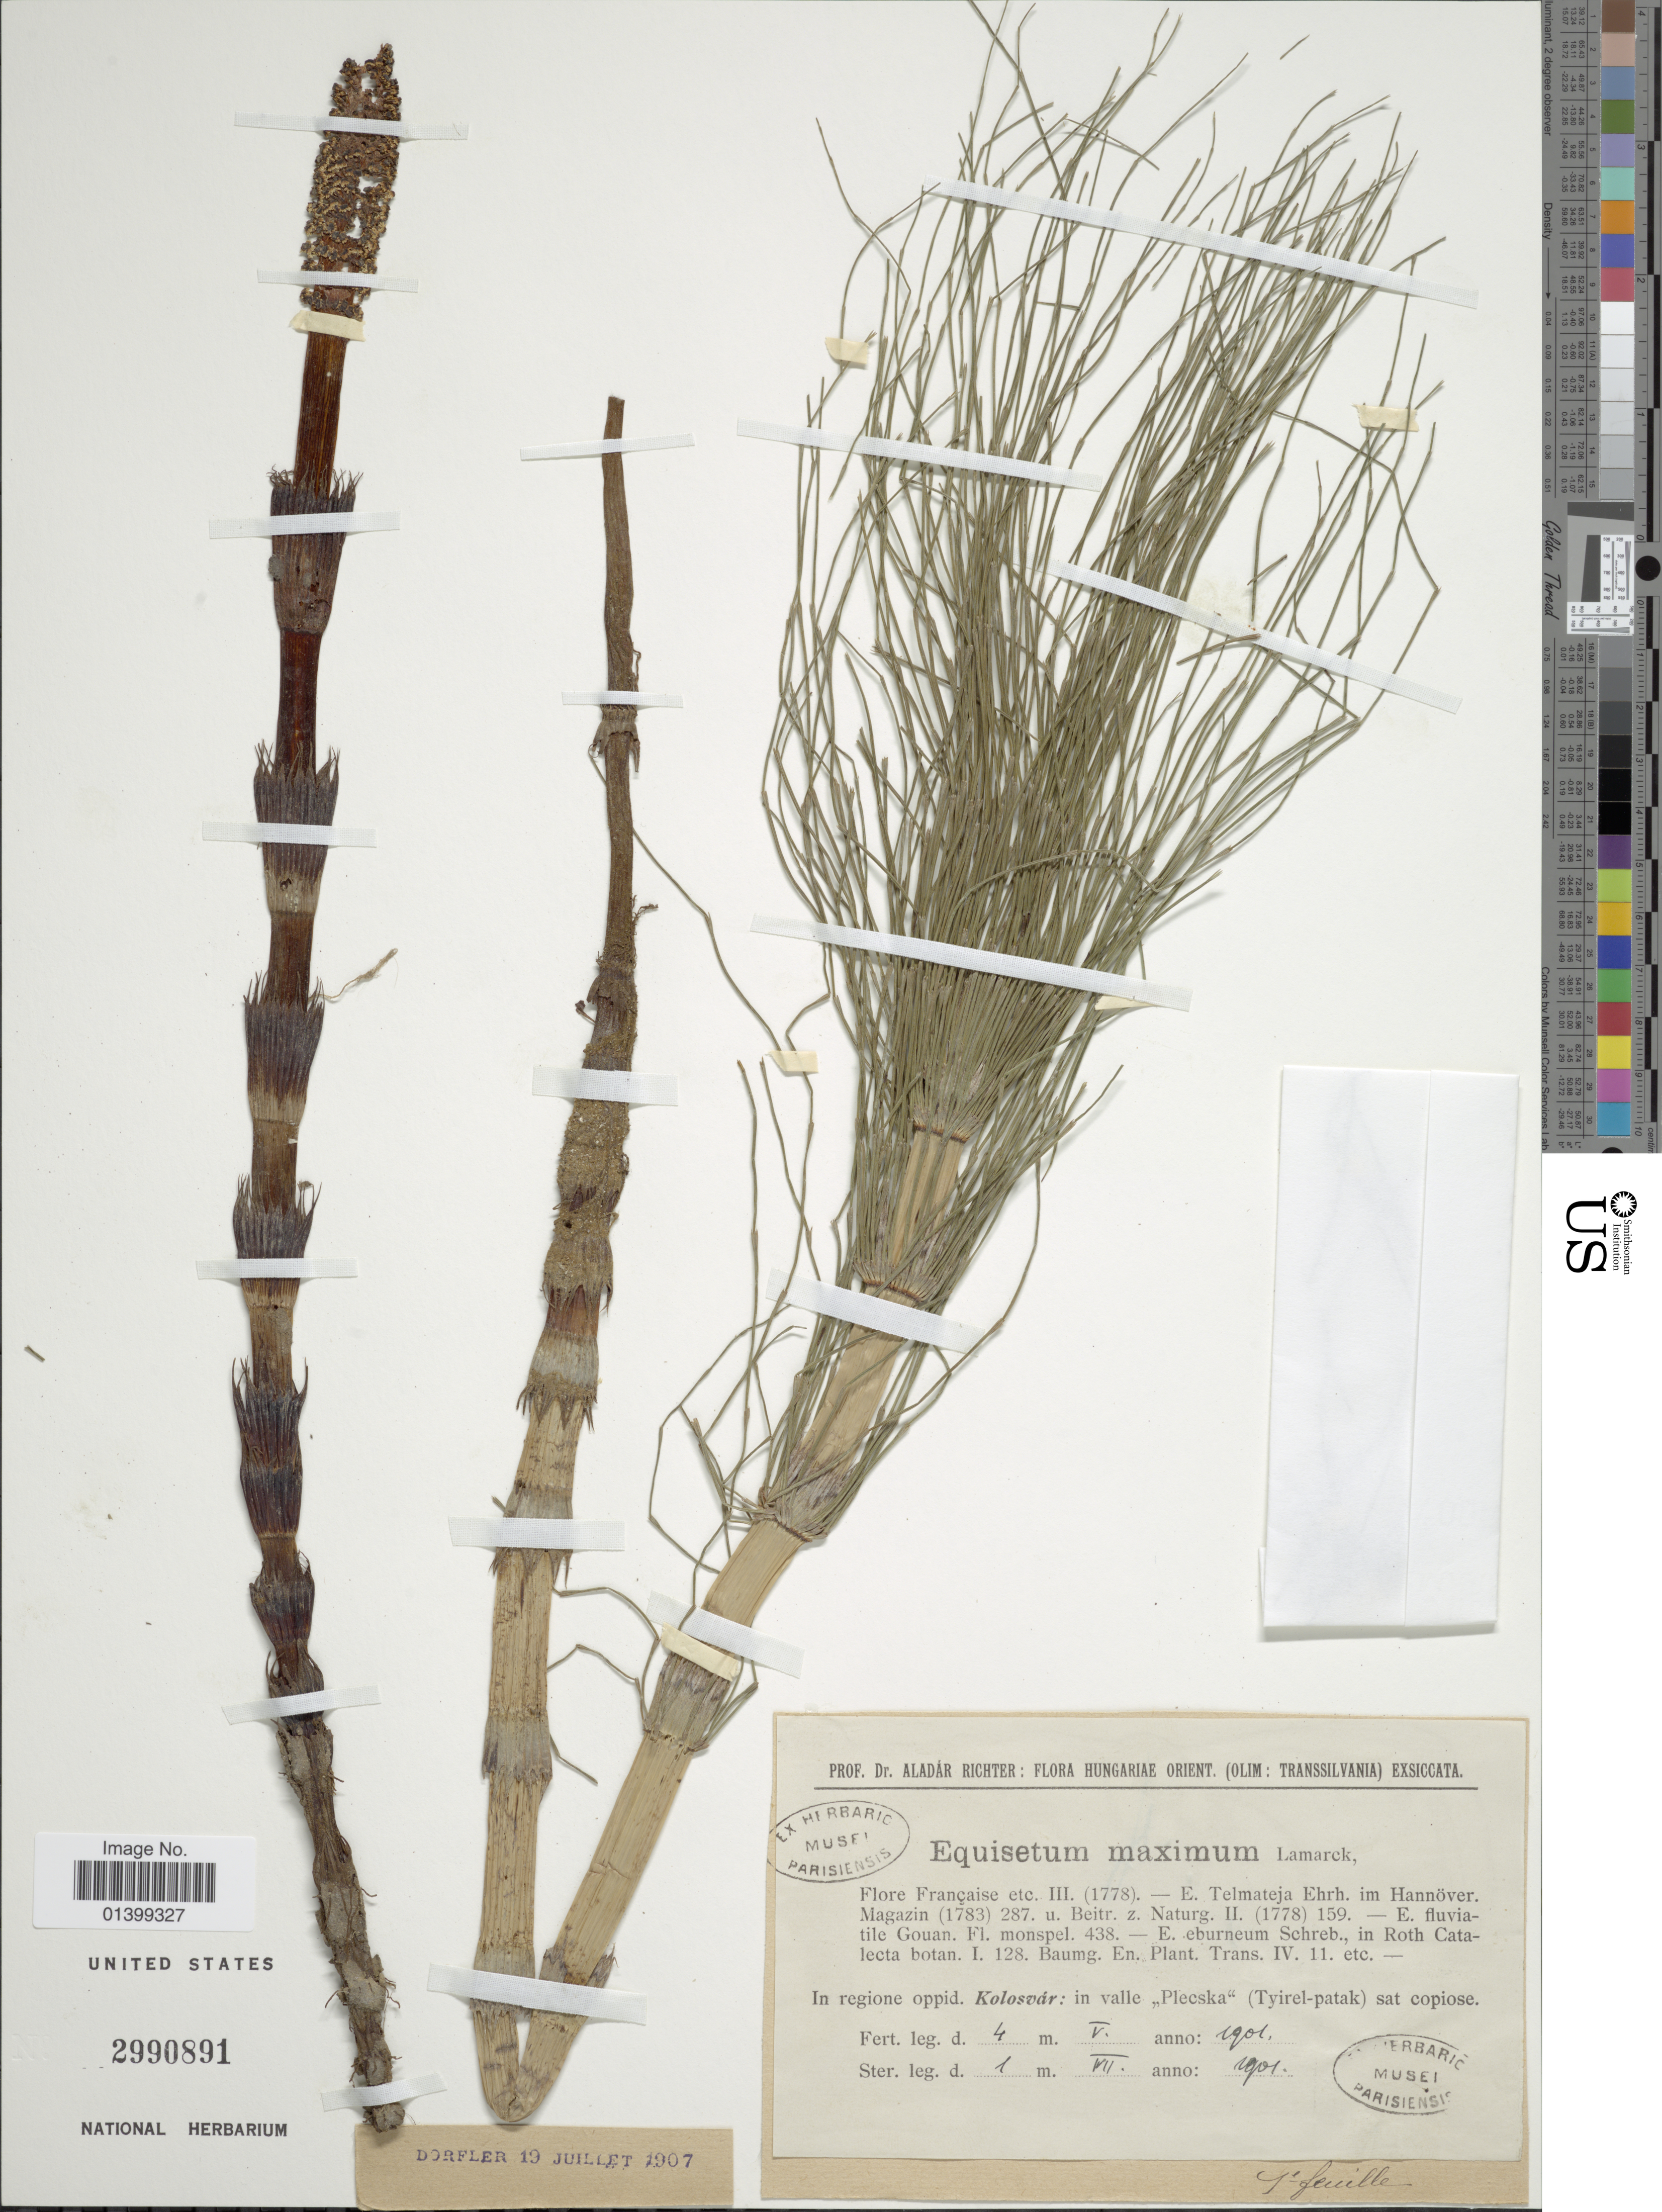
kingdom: Plantae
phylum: Tracheophyta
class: Polypodiopsida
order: Equisetales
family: Equisetaceae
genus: Equisetum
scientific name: Equisetum telmateia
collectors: A. Richter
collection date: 1901-05-04/1901-07-01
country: Hungary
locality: En regione oppid. Kolosvár: in valle "Plecska" (Tyirel-patak) sat copiose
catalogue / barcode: US 2990891